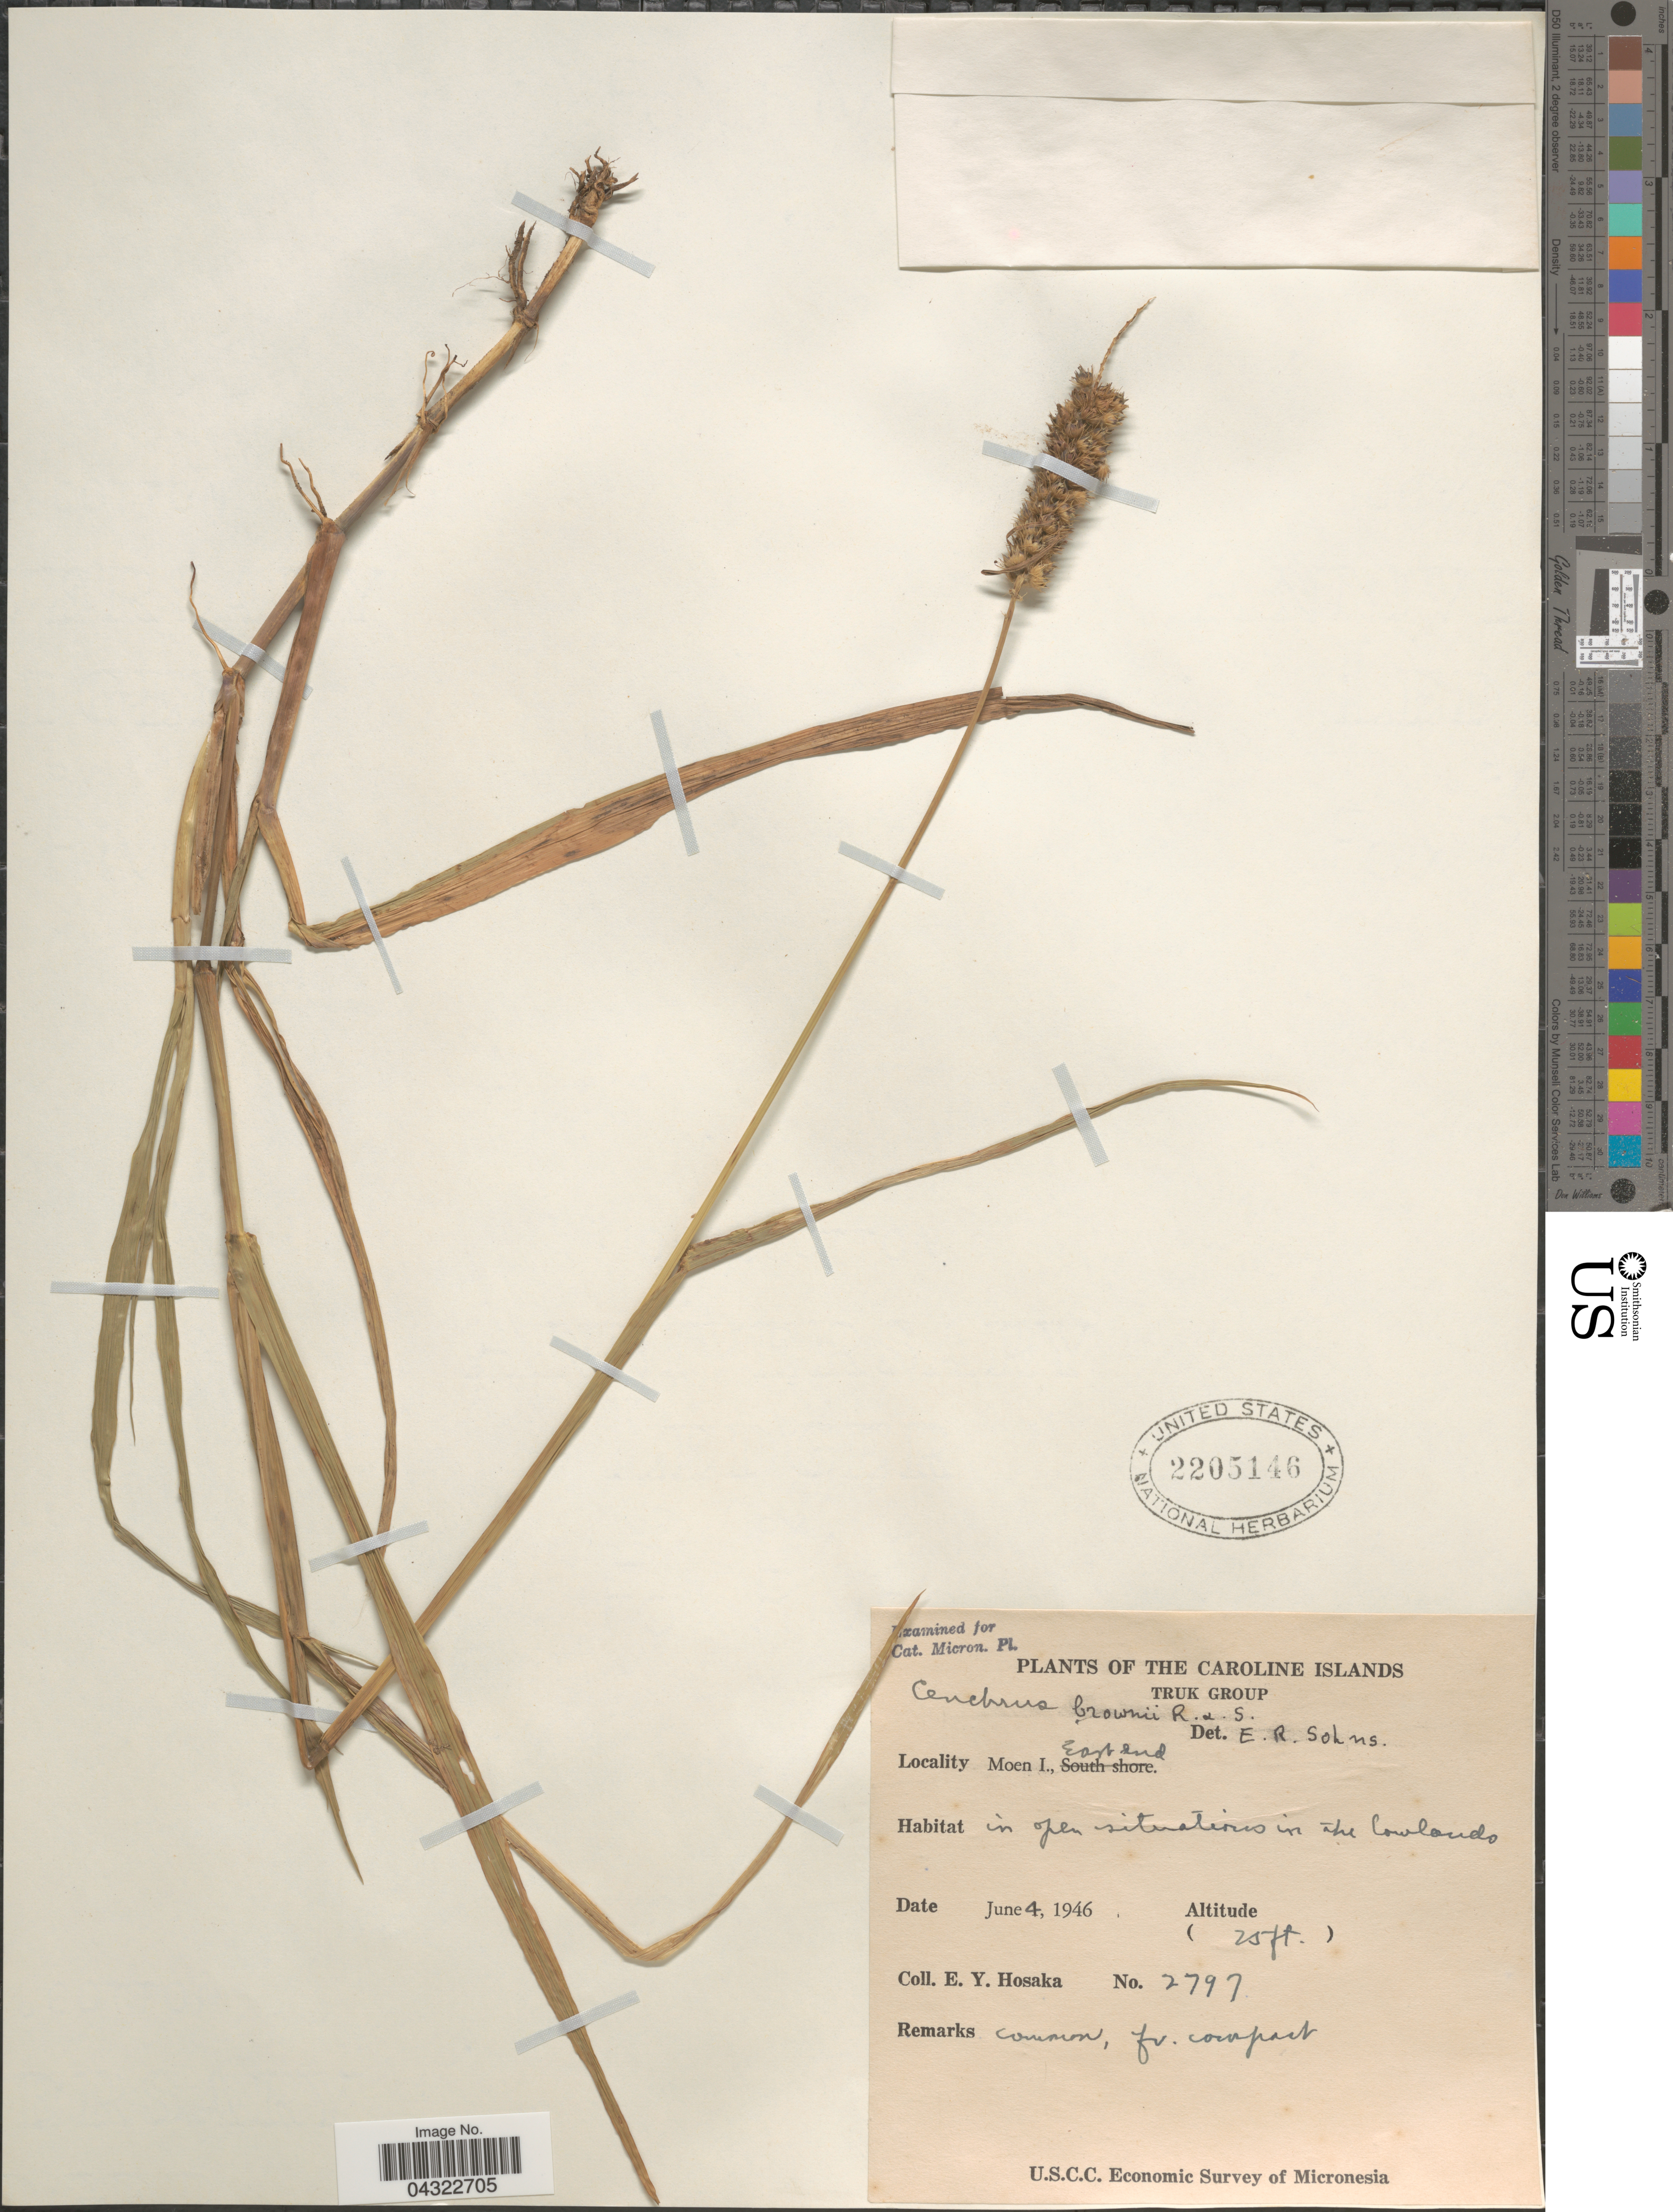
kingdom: Plantae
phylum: Tracheophyta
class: Liliopsida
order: Poales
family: Poaceae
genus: Cenchrus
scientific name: Cenchrus brownii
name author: Roem. & Schult.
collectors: E. Y. Hosaka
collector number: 2797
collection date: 1946-06-04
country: Micronesia, Federated States of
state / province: Truk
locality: The Caroline Islands. Truk Group. Moen I., East end. U.S.C.C. Economic Survey of Micronesia.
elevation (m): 8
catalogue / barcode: US 2205146